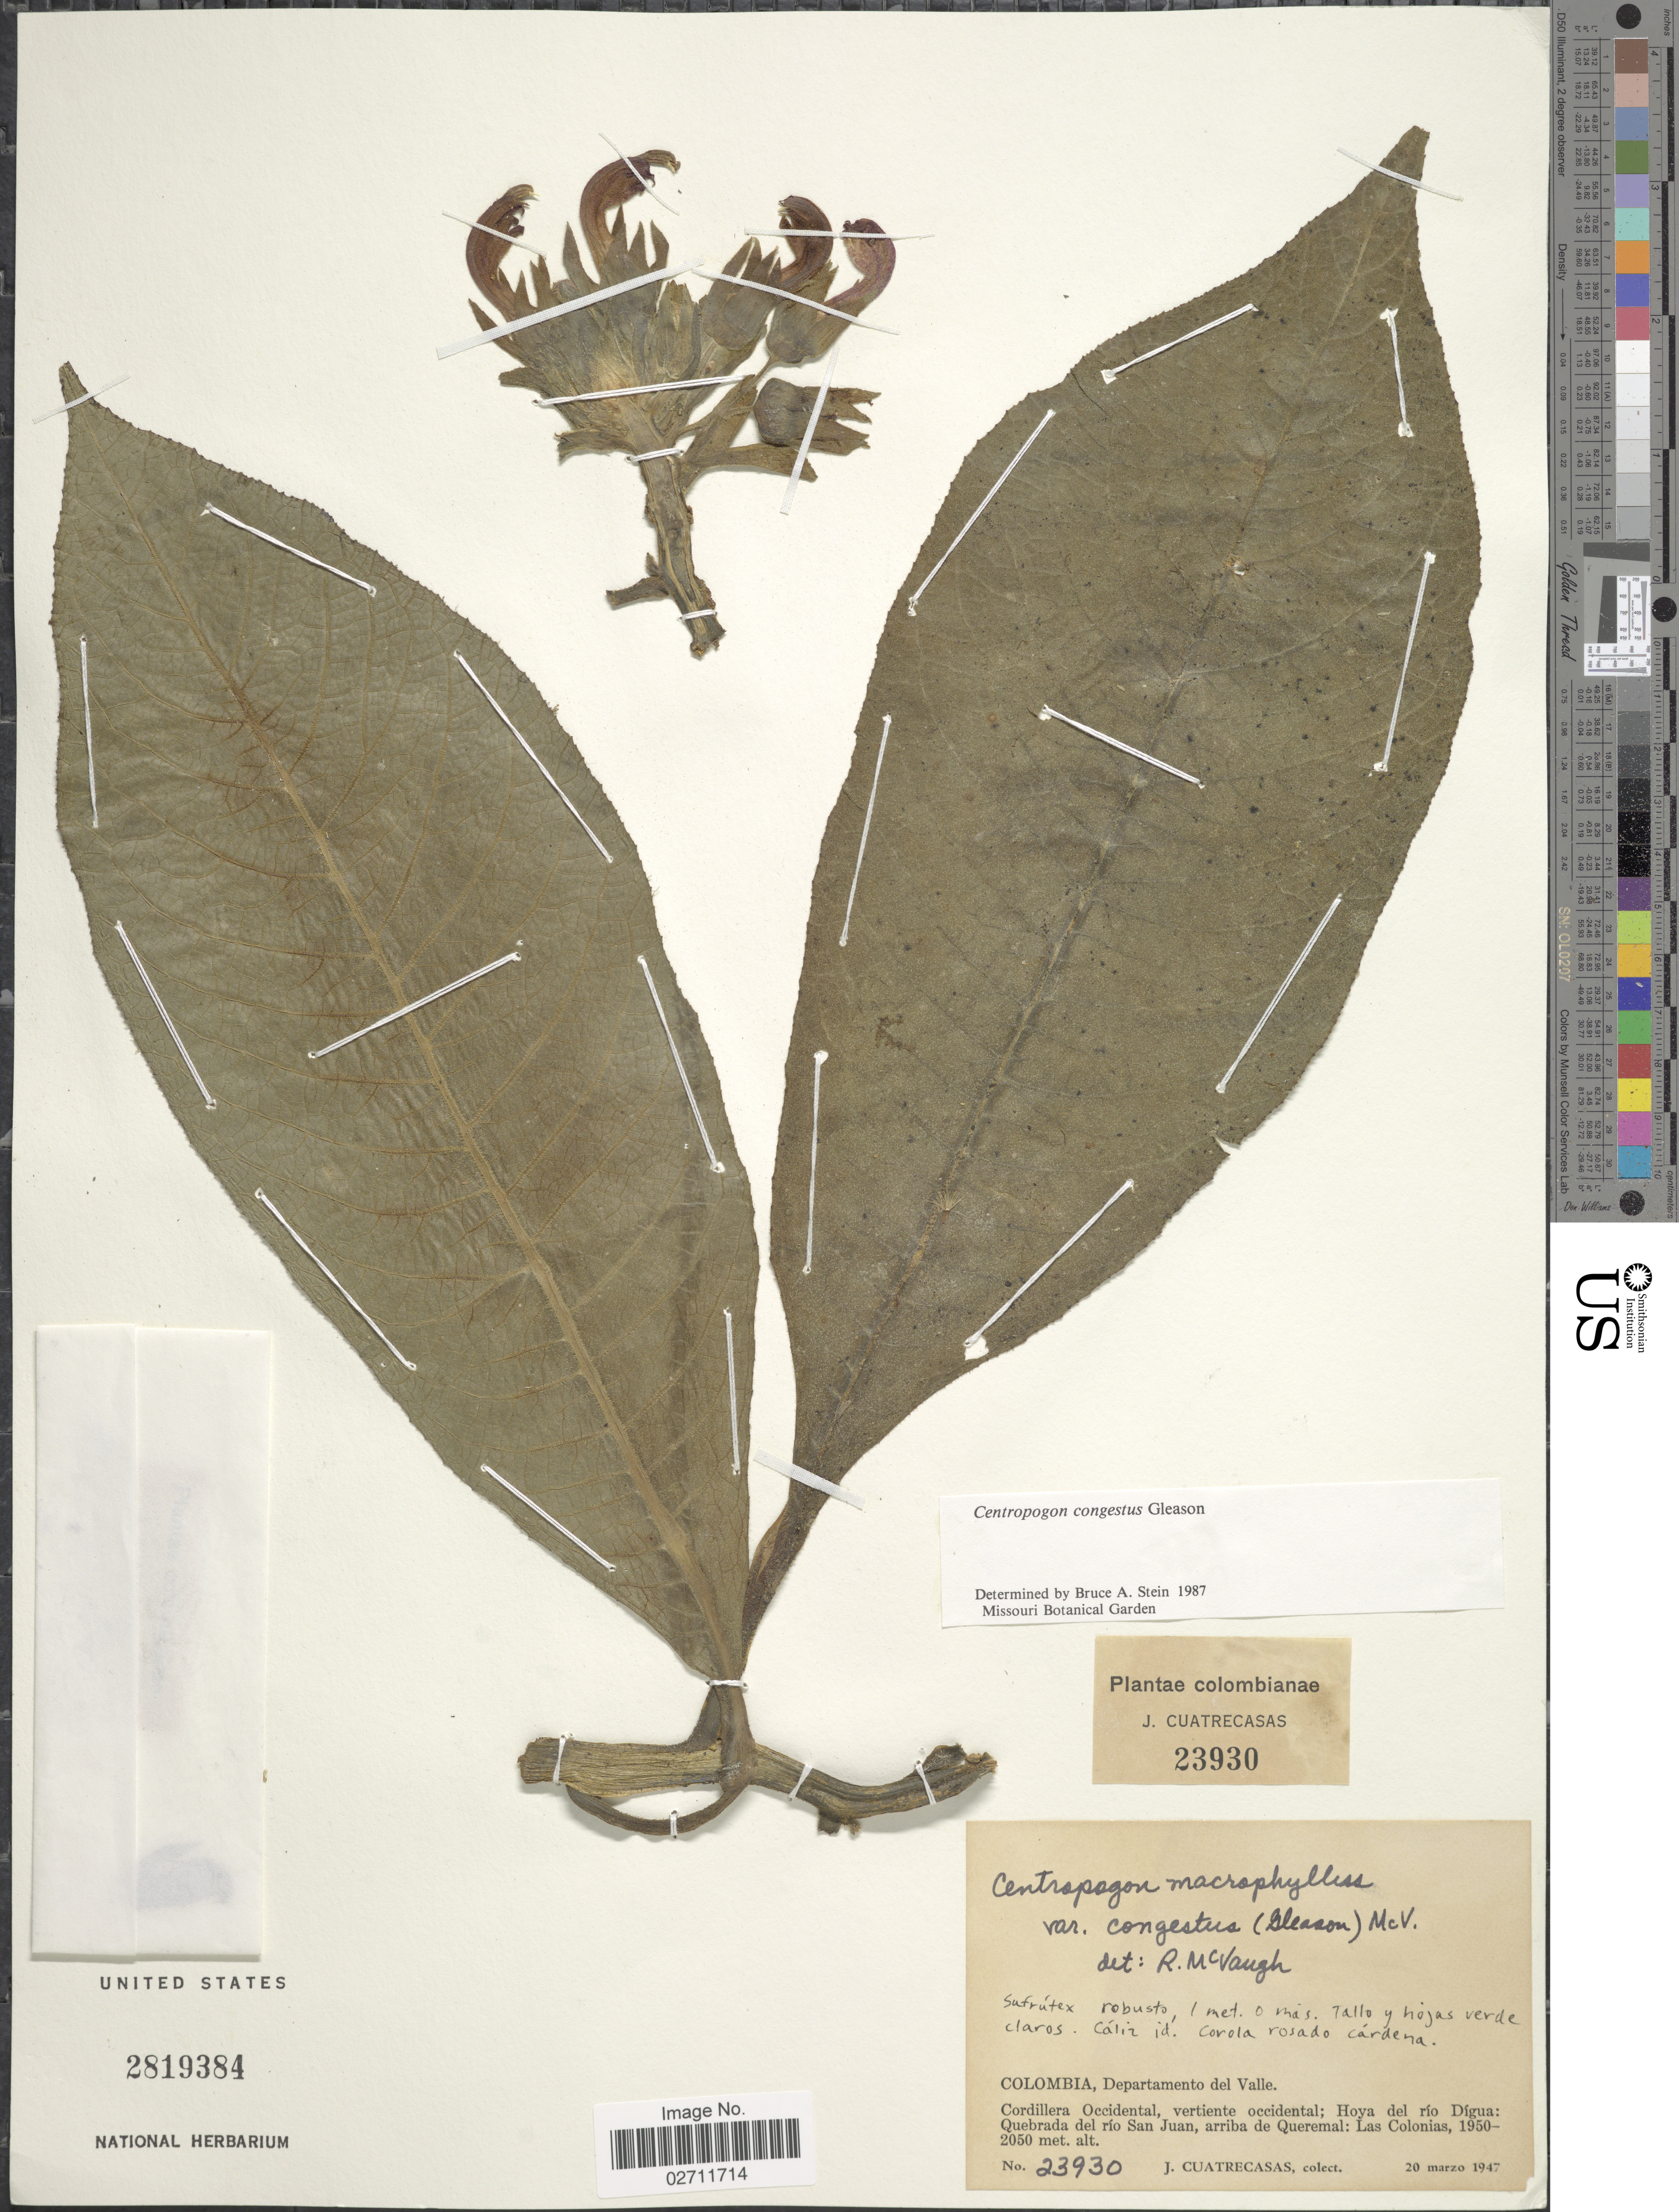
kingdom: Plantae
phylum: Tracheophyta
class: Magnoliopsida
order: Asterales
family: Campanulaceae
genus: Centropogon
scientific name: Centropogon congestus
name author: Gleason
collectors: J. Cuatrecasas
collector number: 23930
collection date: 1947-03-20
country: Colombia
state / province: Valle del Cauca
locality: Departamento del Valle. Cordillera Occidental, vertiente occidental; Hoya del rio Digua. Quebrada del rio San Juan arriba de Queremal: Las Colonias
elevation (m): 1950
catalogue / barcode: US 2819384